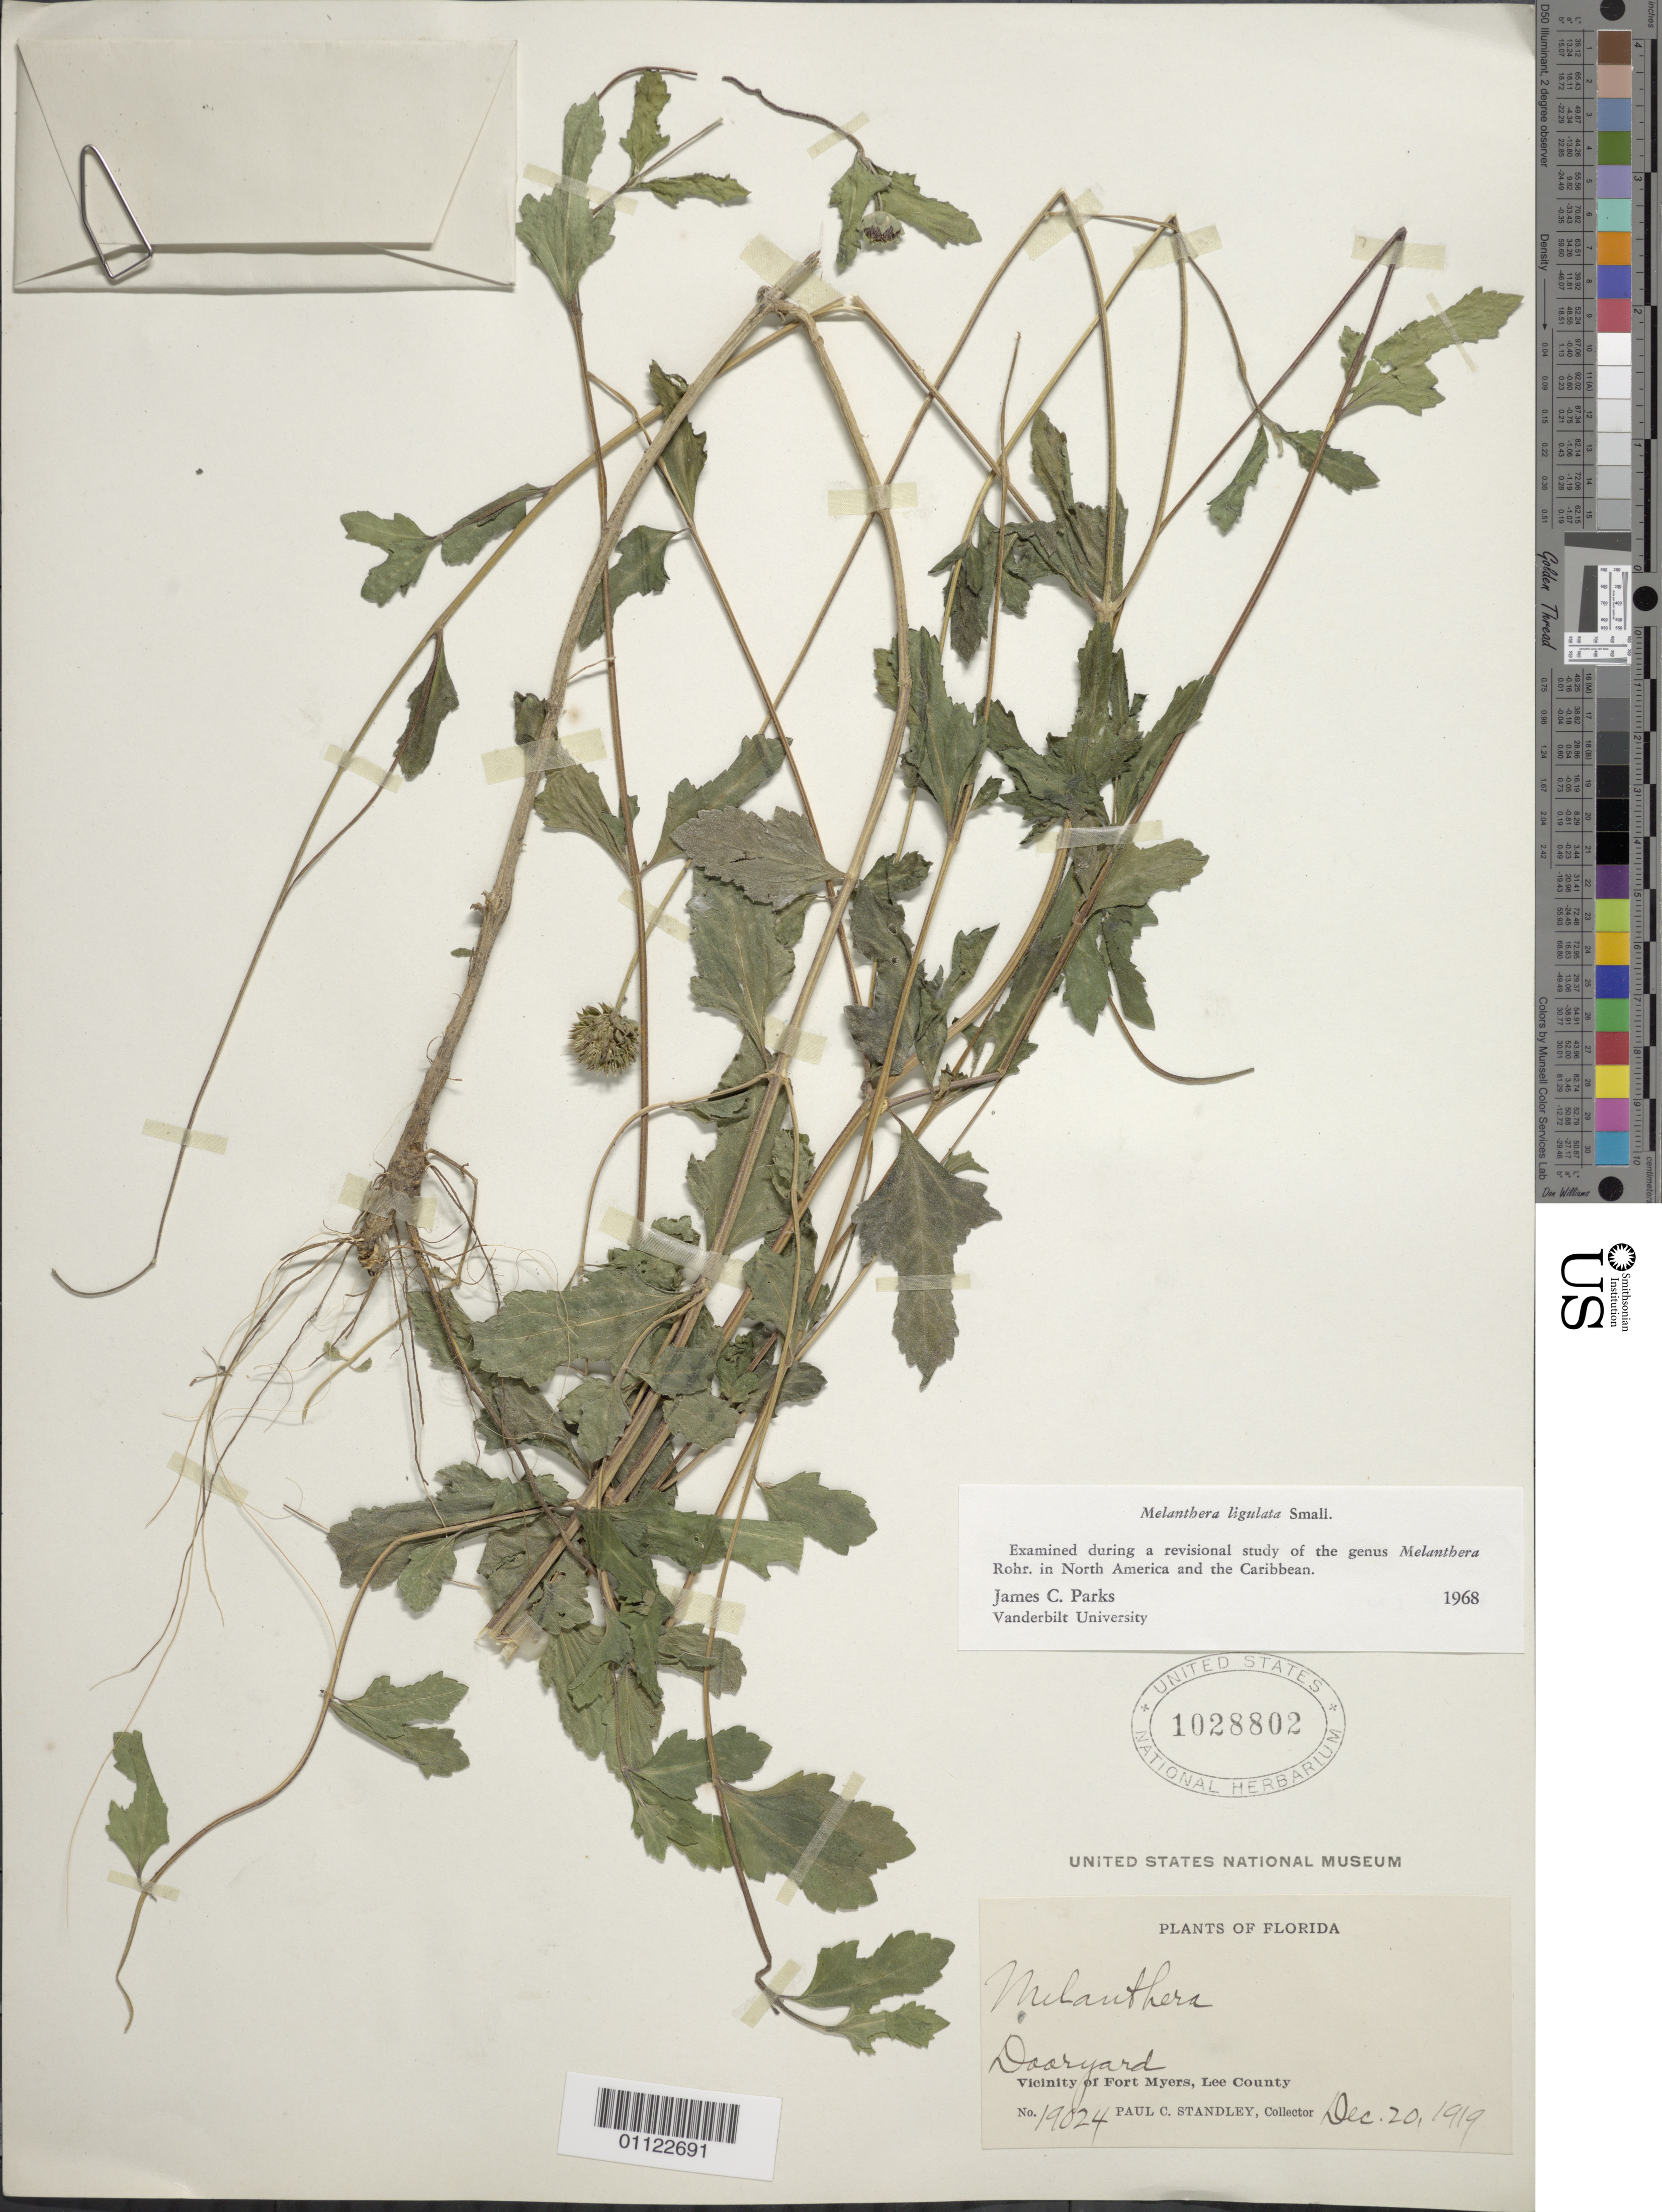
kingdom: Plantae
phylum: Tracheophyta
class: Magnoliopsida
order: Asterales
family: Asteraceae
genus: Melanthera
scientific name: Melanthera ligulata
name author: Small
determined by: Parks, J. C.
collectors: P. C. Standley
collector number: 19024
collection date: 1919-12-20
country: United States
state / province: Florida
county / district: Lee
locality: Vicinity of Fort Myers, Lee County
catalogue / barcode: US 1028802